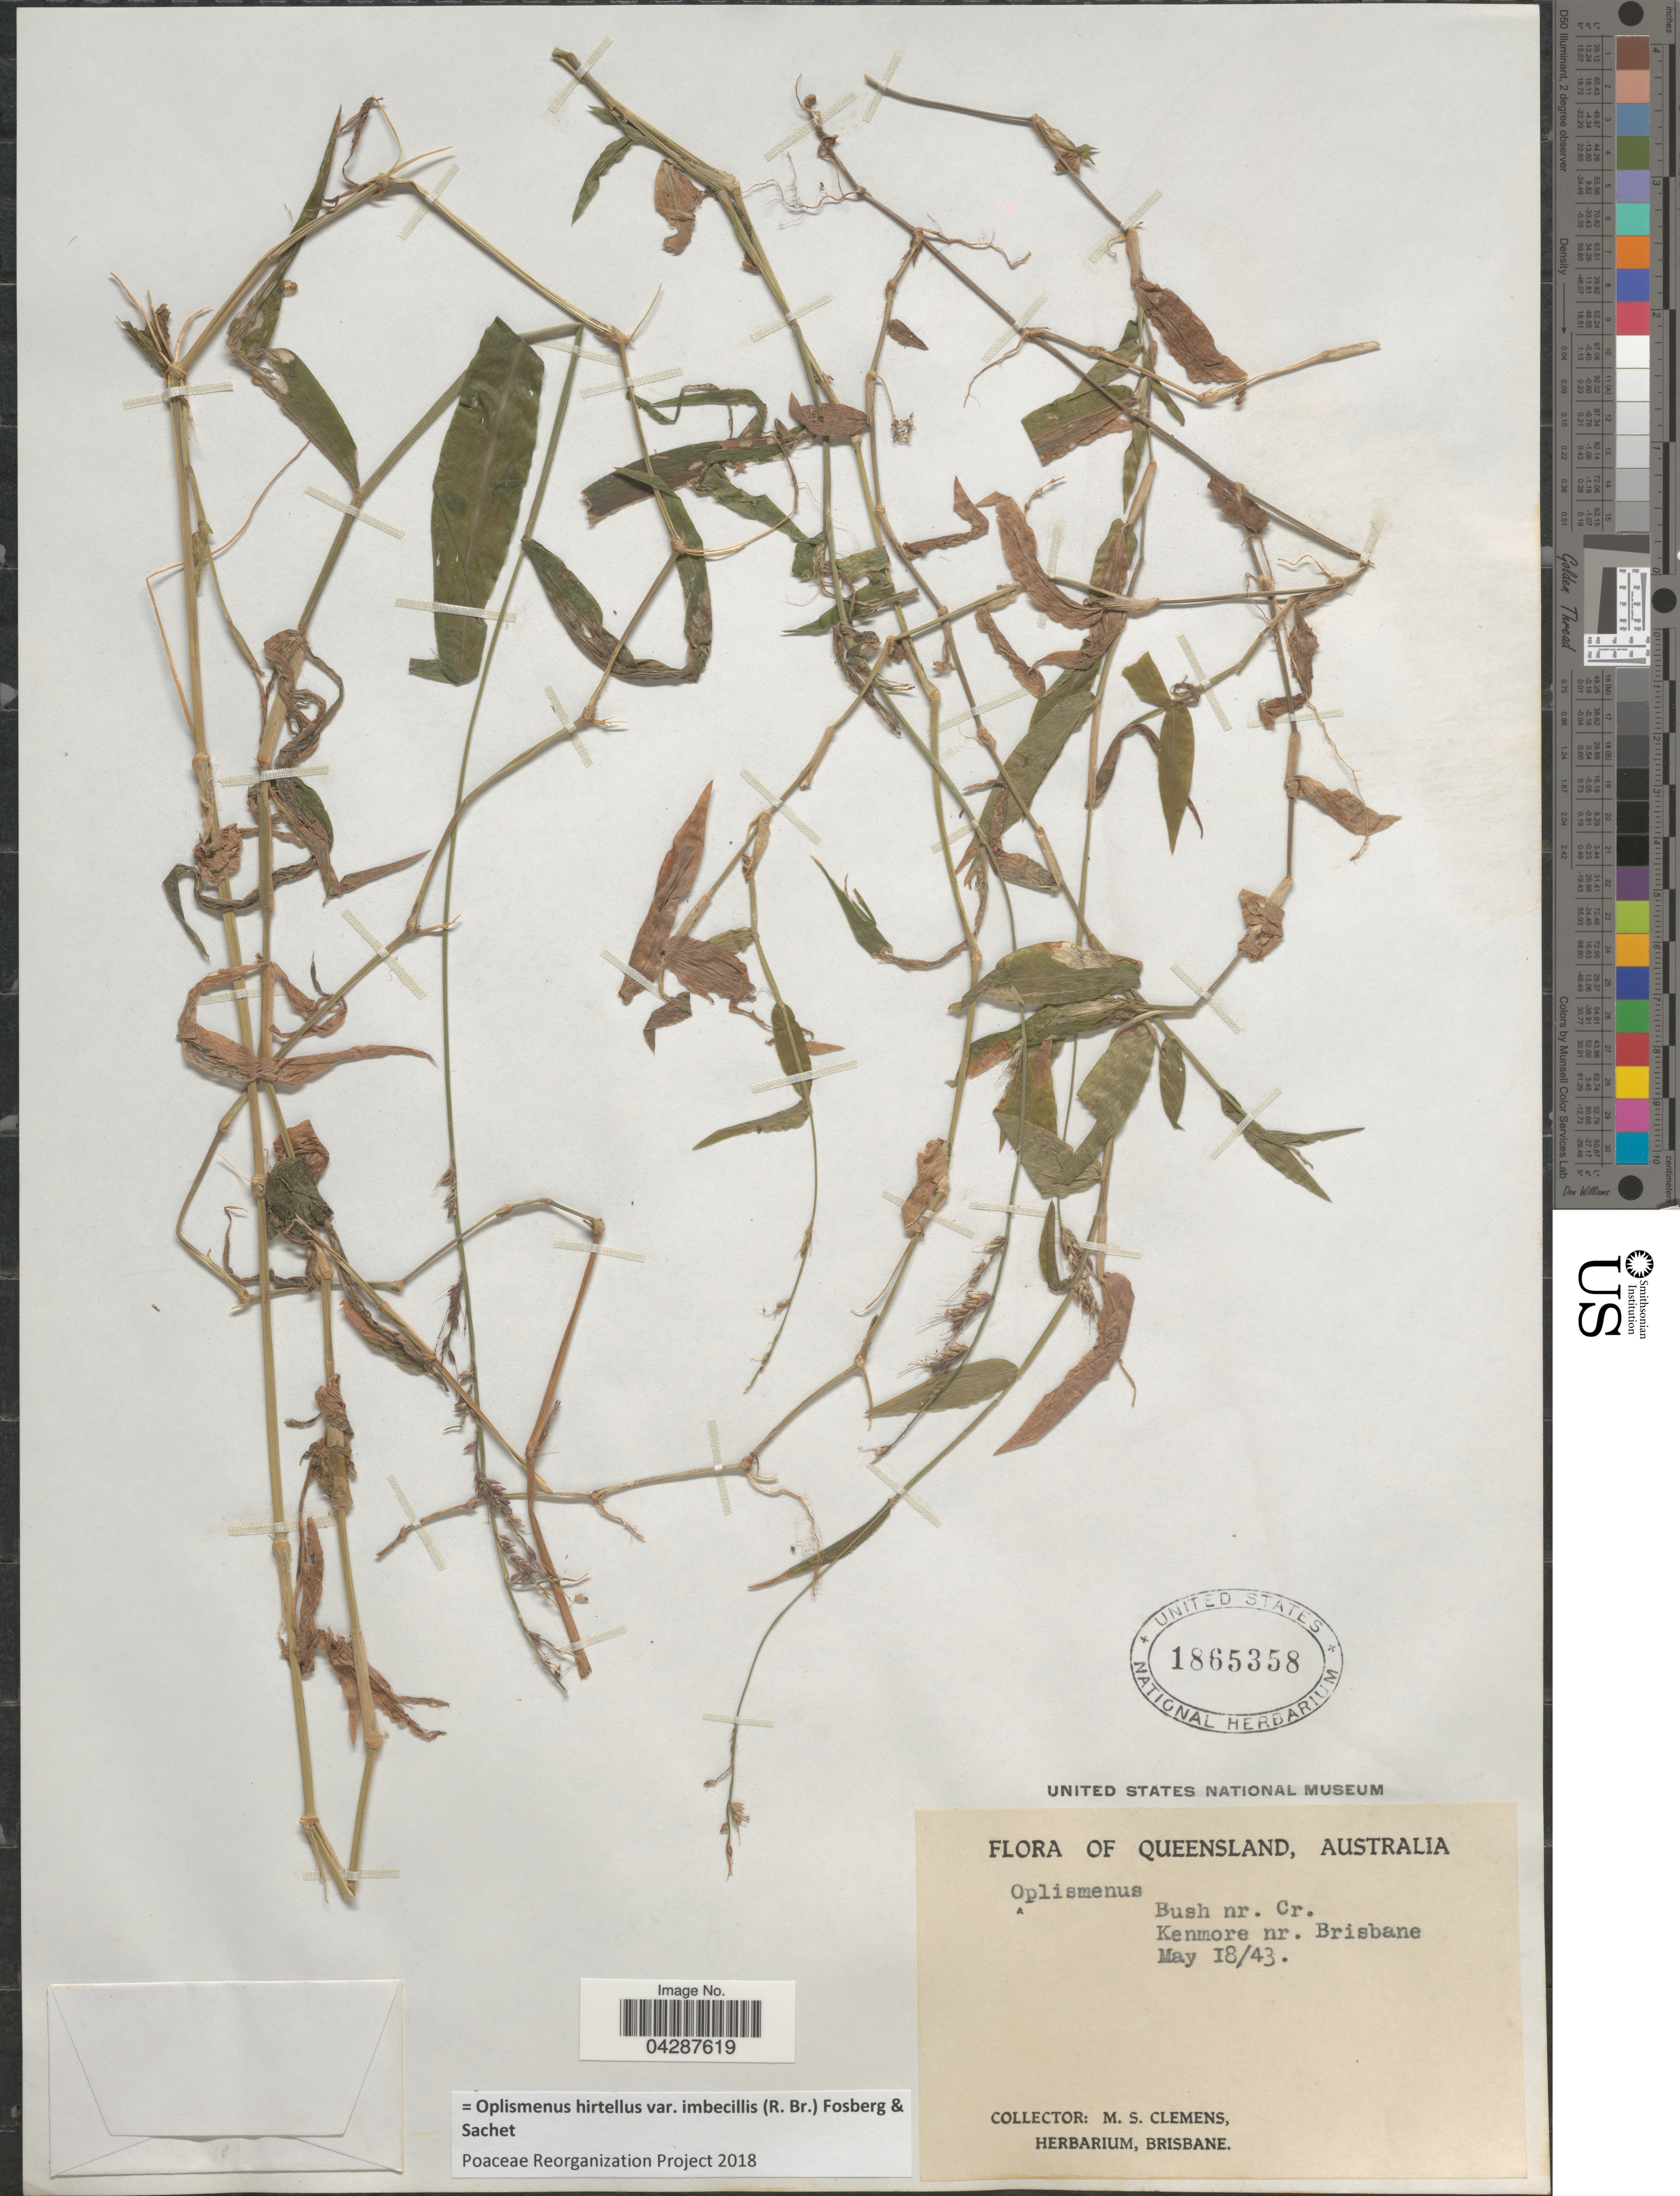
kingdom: Plantae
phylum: Tracheophyta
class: Liliopsida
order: Poales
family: Poaceae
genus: Oplismenus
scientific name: Oplismenus hirtellus var. imbecillis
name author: (R. Br.) Fosberg & Sachet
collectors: M. S. Clemens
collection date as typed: Transcribed d/m/y: 18/5/43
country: Australia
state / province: Queensland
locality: Bush nr. Cr. Kenmore nr. Brisbane.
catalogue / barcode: US 1865358